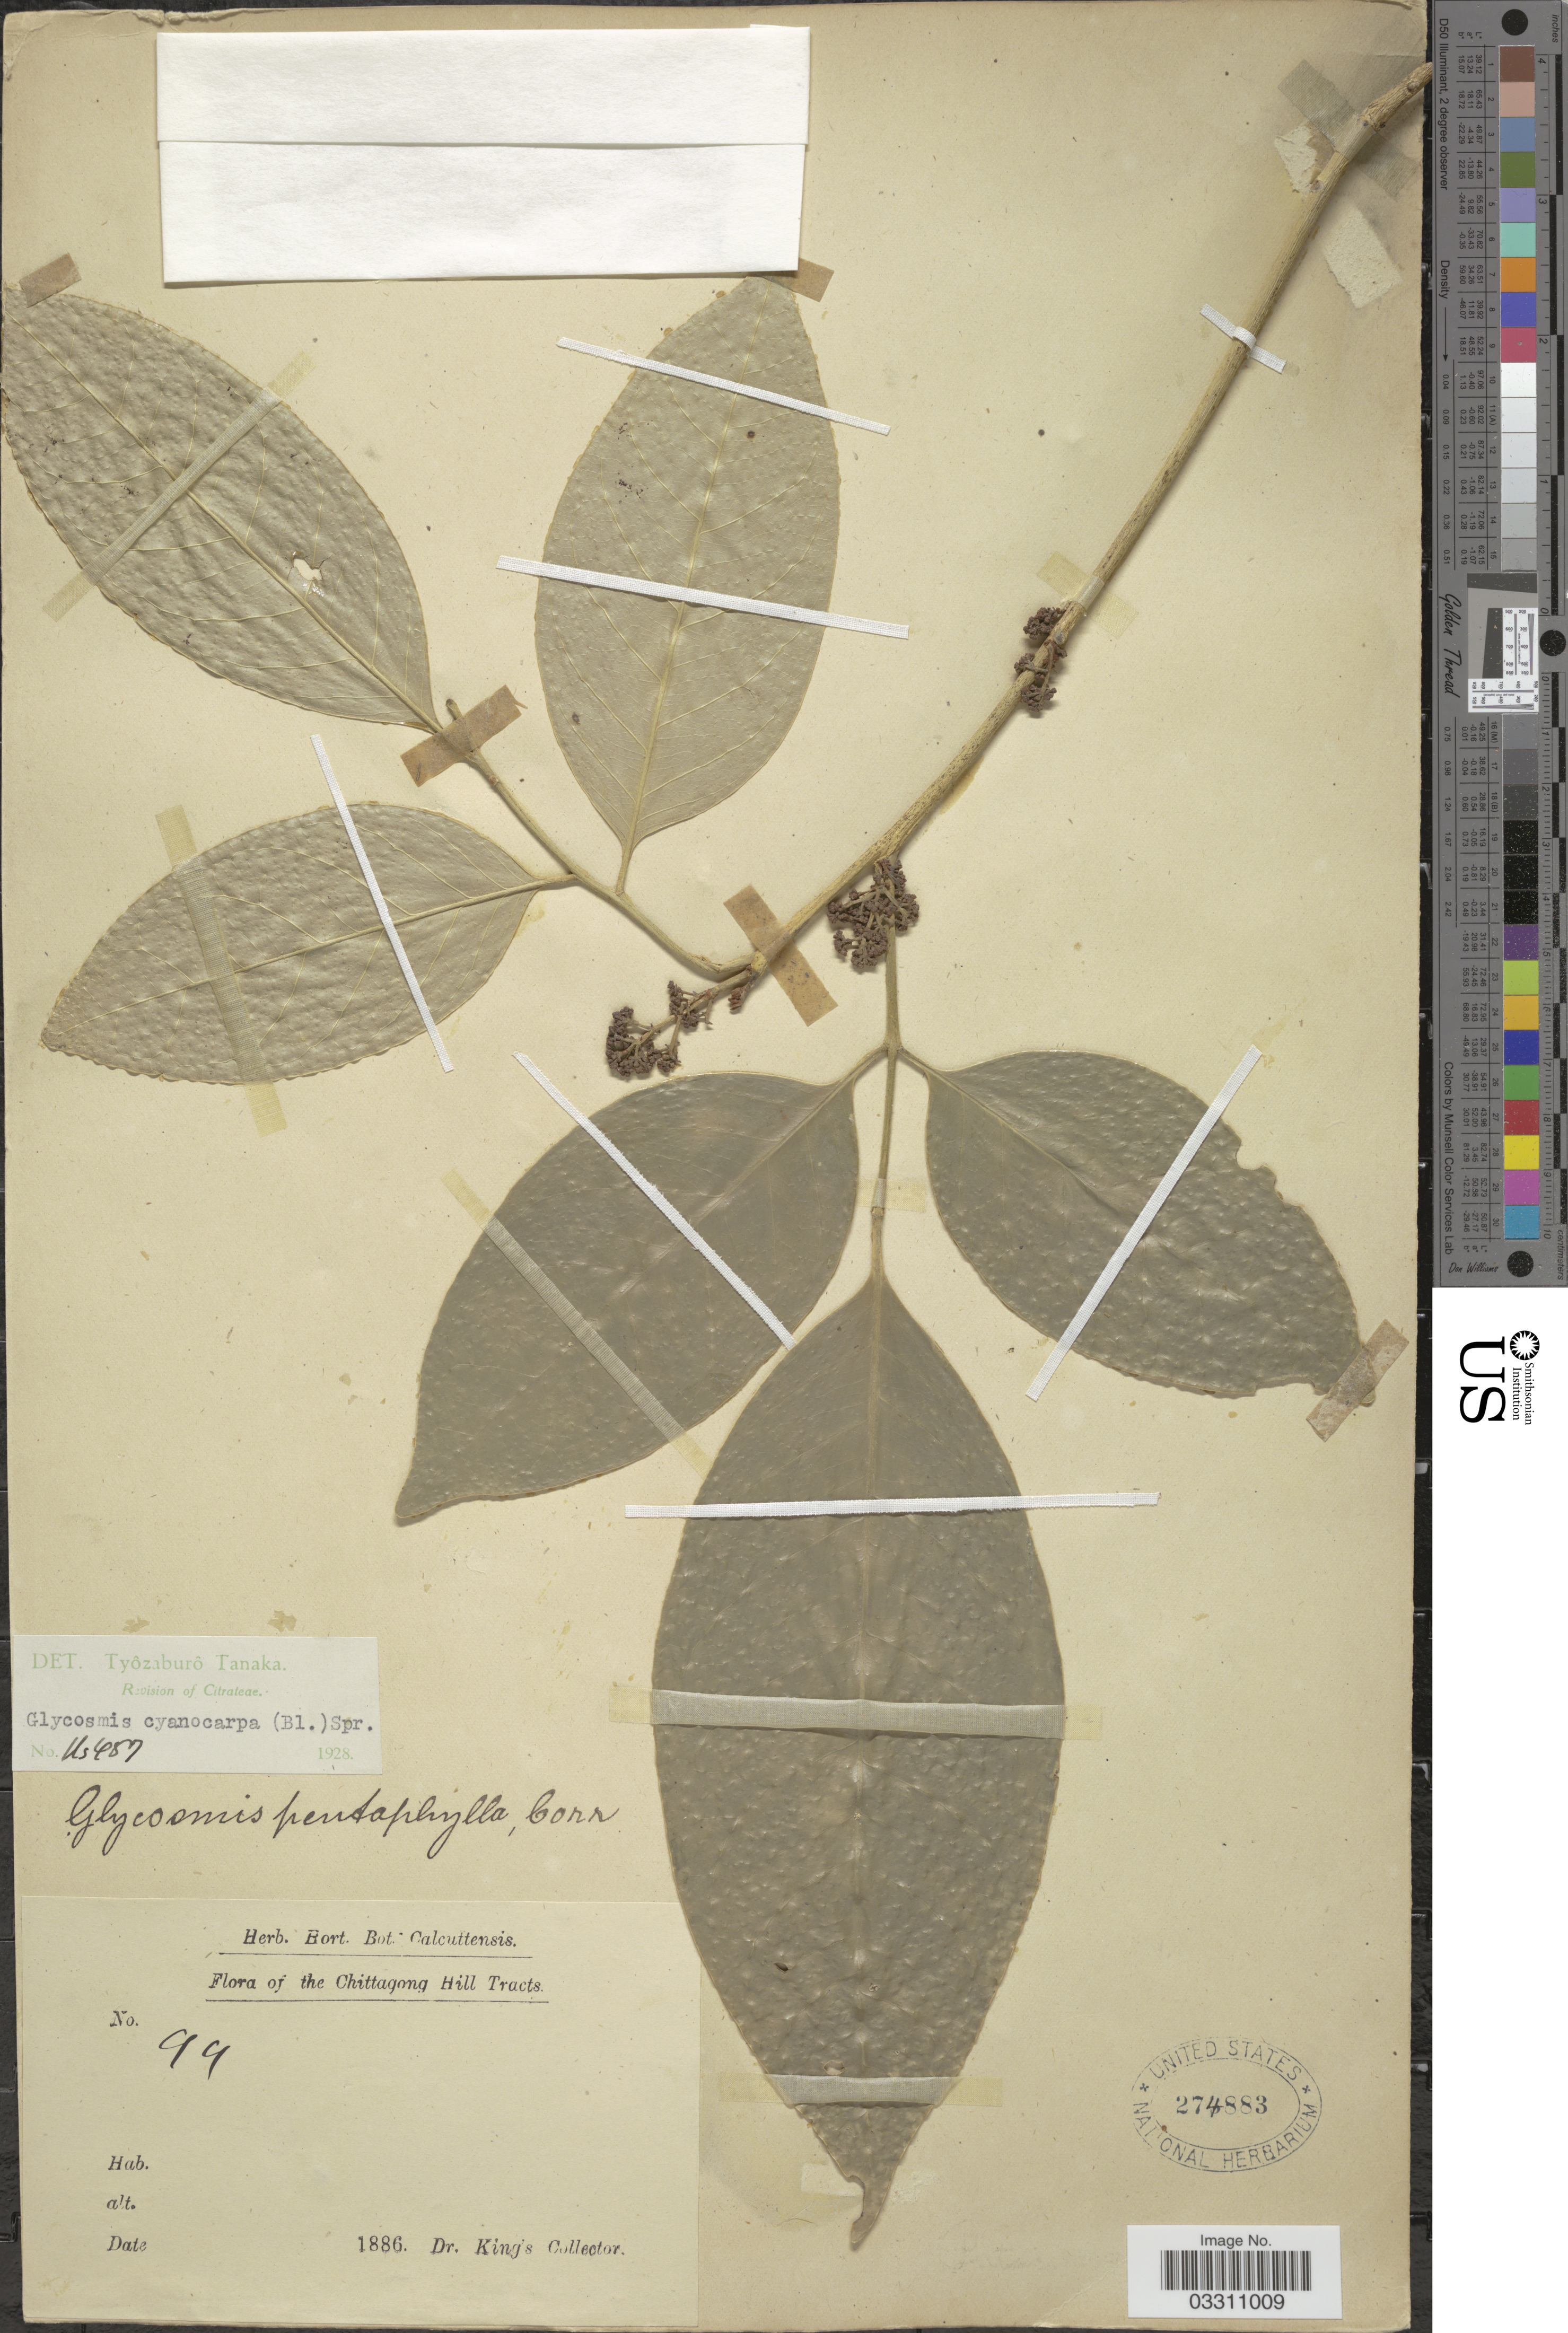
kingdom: Plantae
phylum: Tracheophyta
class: Magnoliopsida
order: Sapindales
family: Rutaceae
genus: Glycosmis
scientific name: Glycosmis cyanocarpa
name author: (Blume) Spreng.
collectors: Dr. King's collector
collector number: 99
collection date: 1886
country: Bangladesh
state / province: Chittagong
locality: Chittagong Hill Tracts.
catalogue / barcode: US 274883